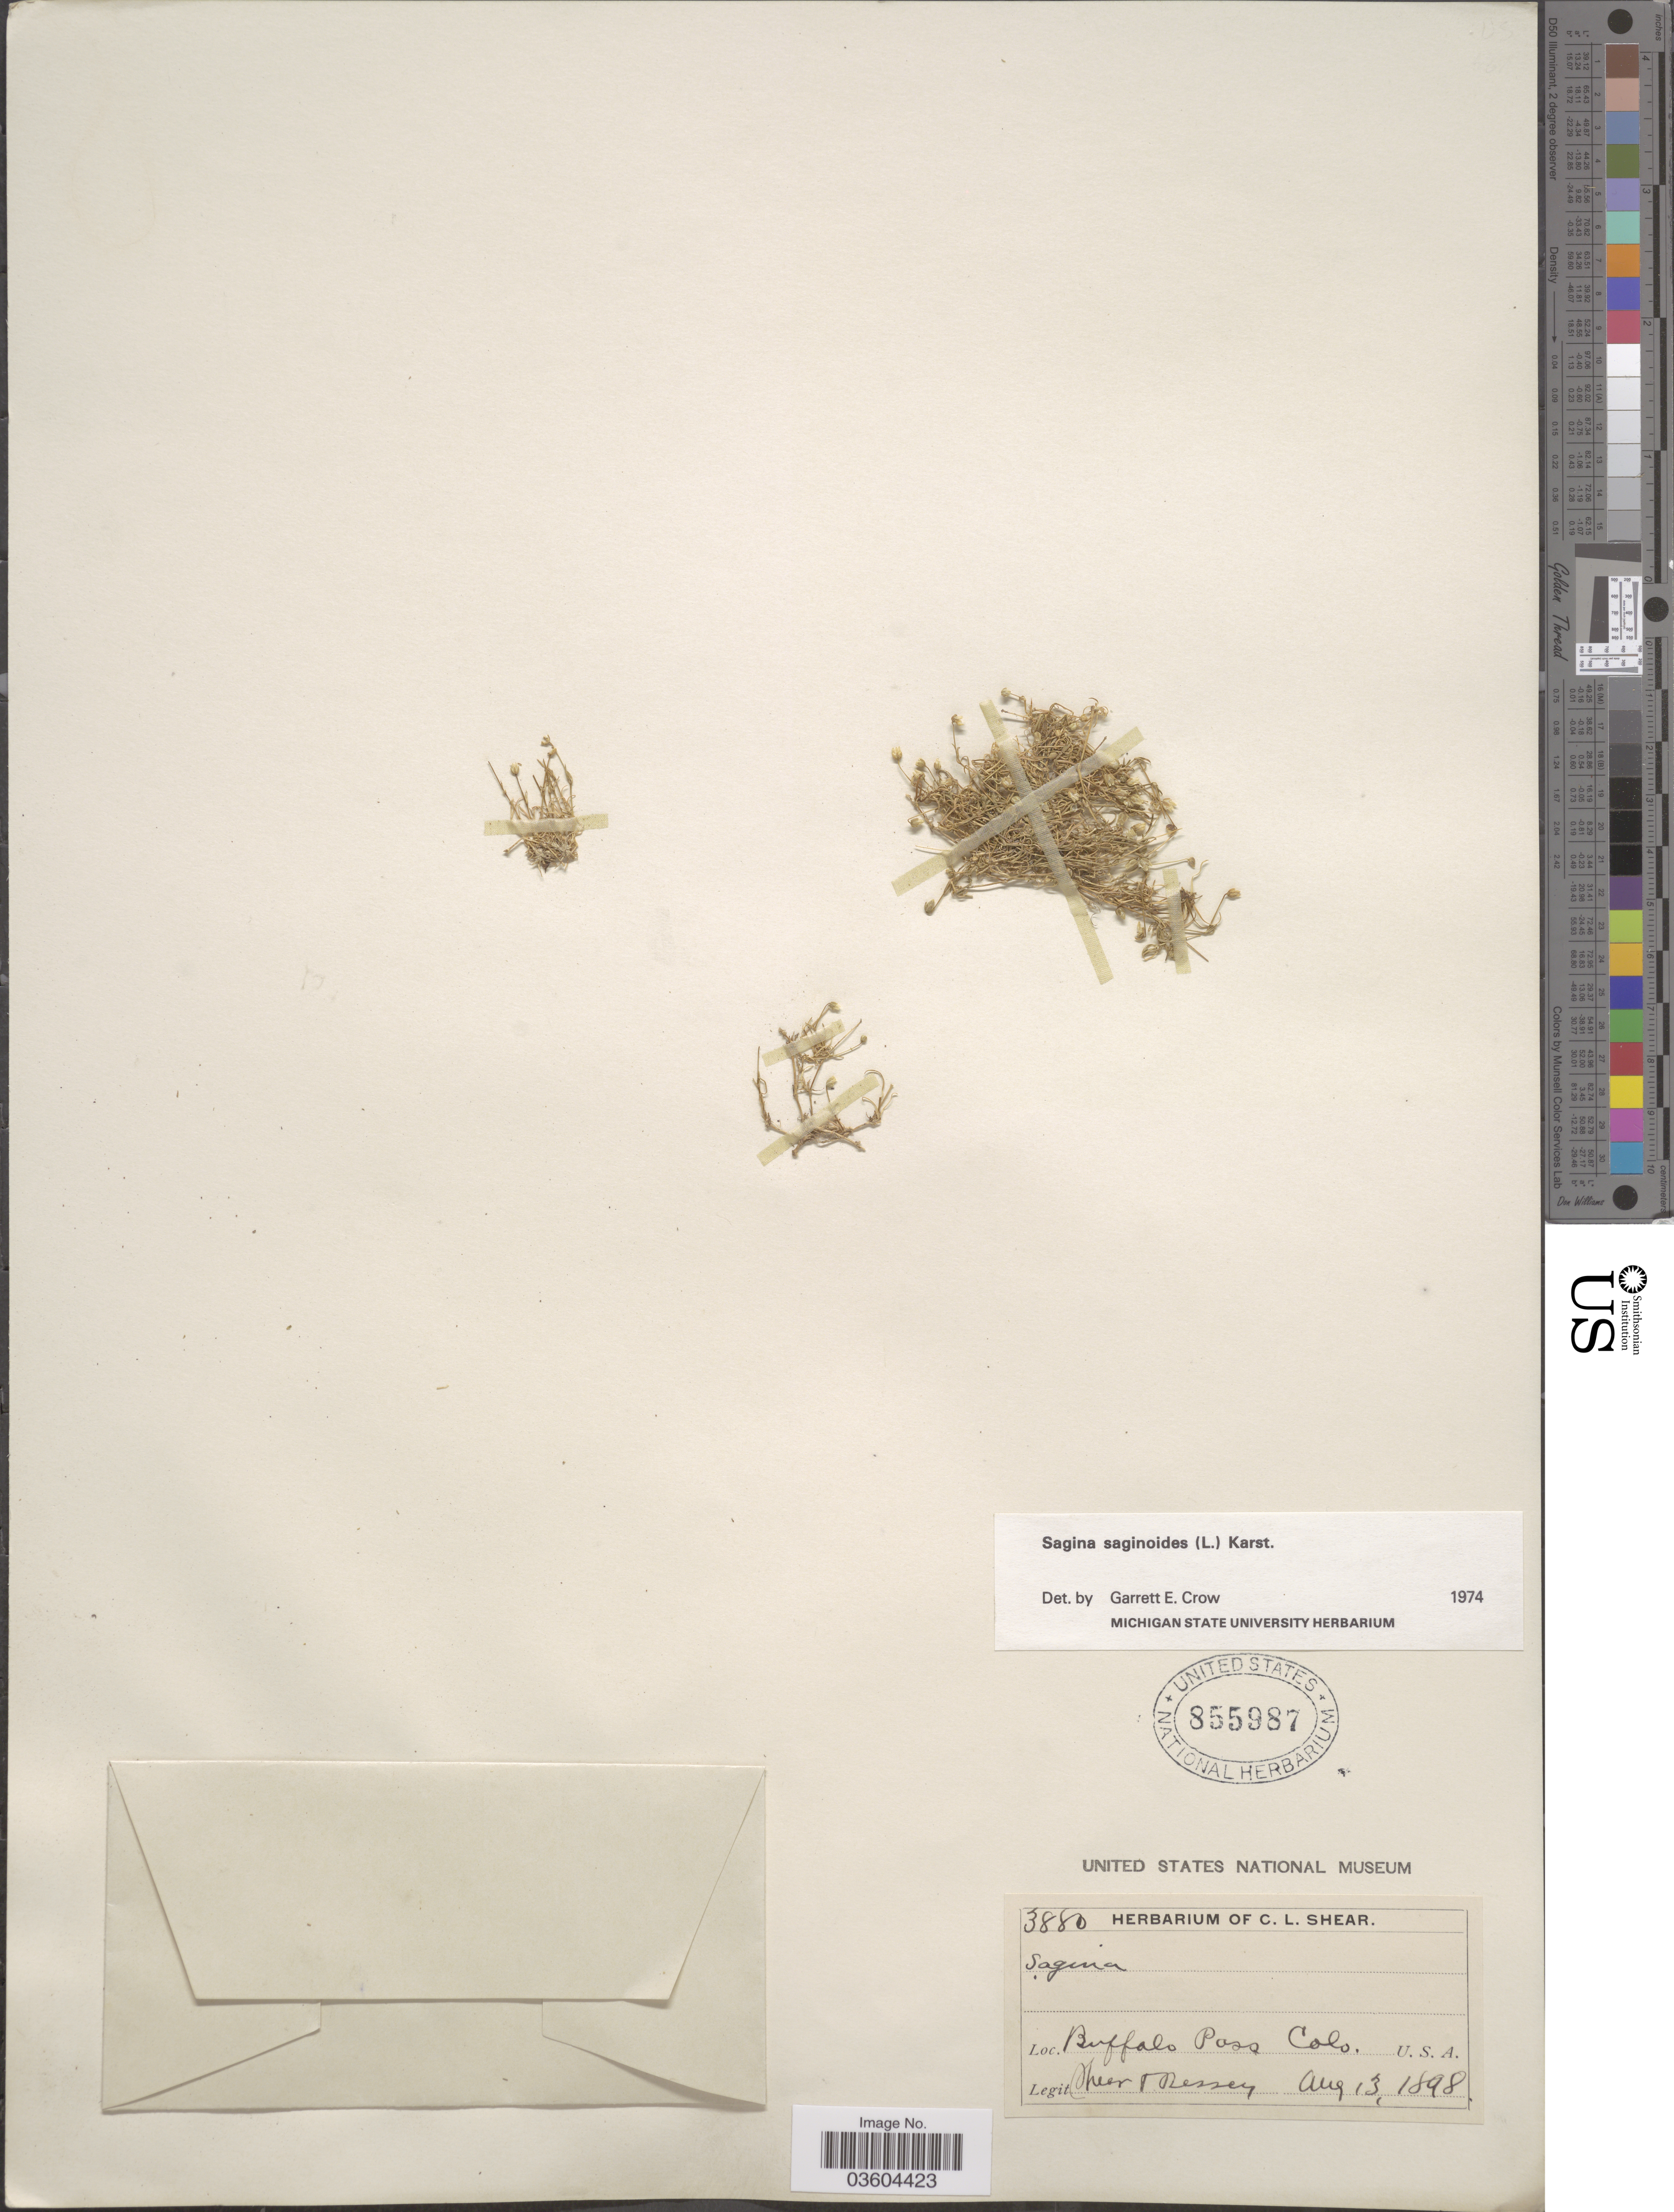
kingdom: Plantae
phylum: Tracheophyta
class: Magnoliopsida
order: Caryophyllales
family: Caryophyllaceae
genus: Sagina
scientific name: Sagina saginoides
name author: (L.) H. Karst.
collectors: C. L. Shear & -. Bessey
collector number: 3880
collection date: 1898-08-13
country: United States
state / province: Colorado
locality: Buffalo Pass.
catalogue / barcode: US 855987